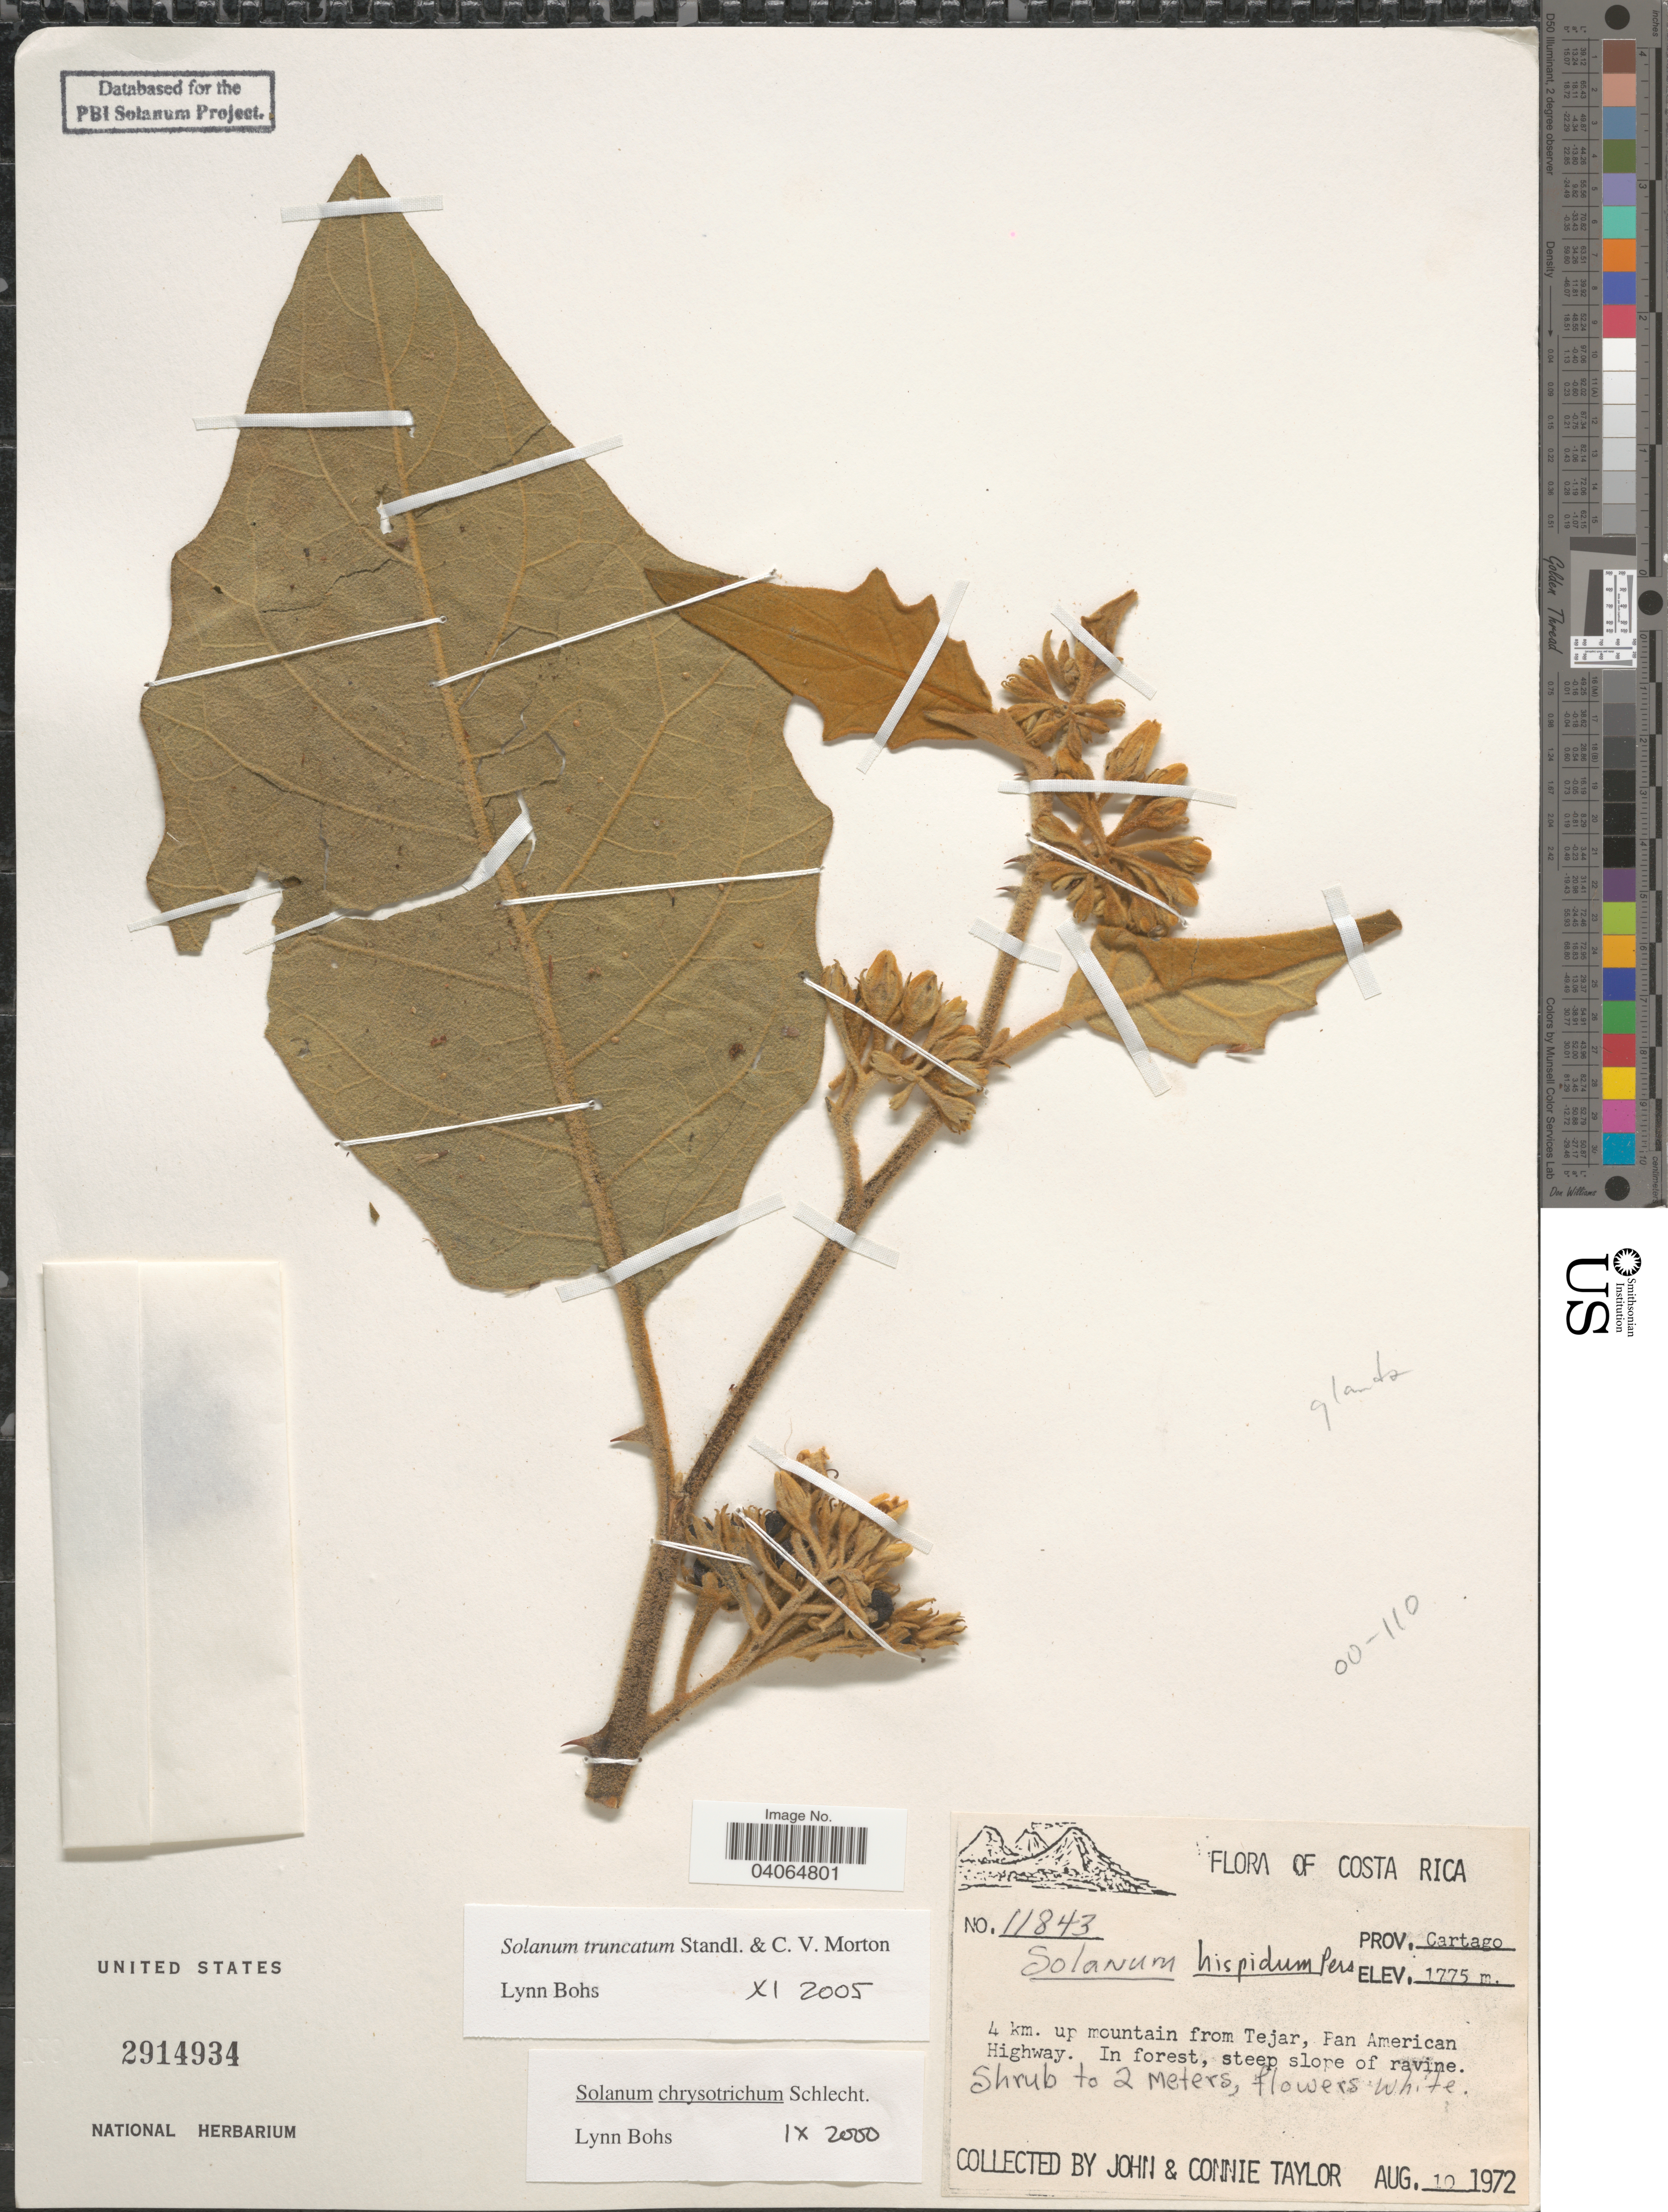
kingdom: Plantae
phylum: Tracheophyta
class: Magnoliopsida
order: Solanales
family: Solanaceae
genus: Solanum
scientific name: Solanum truncatum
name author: Standl. & C.V. Morton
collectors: J. Taylor & C. Taylor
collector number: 11843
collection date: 1972-08-10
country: Costa Rica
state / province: Cartago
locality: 4 km. up mountain from Tejar, Pan American Highway.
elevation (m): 1775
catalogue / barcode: US 2914934